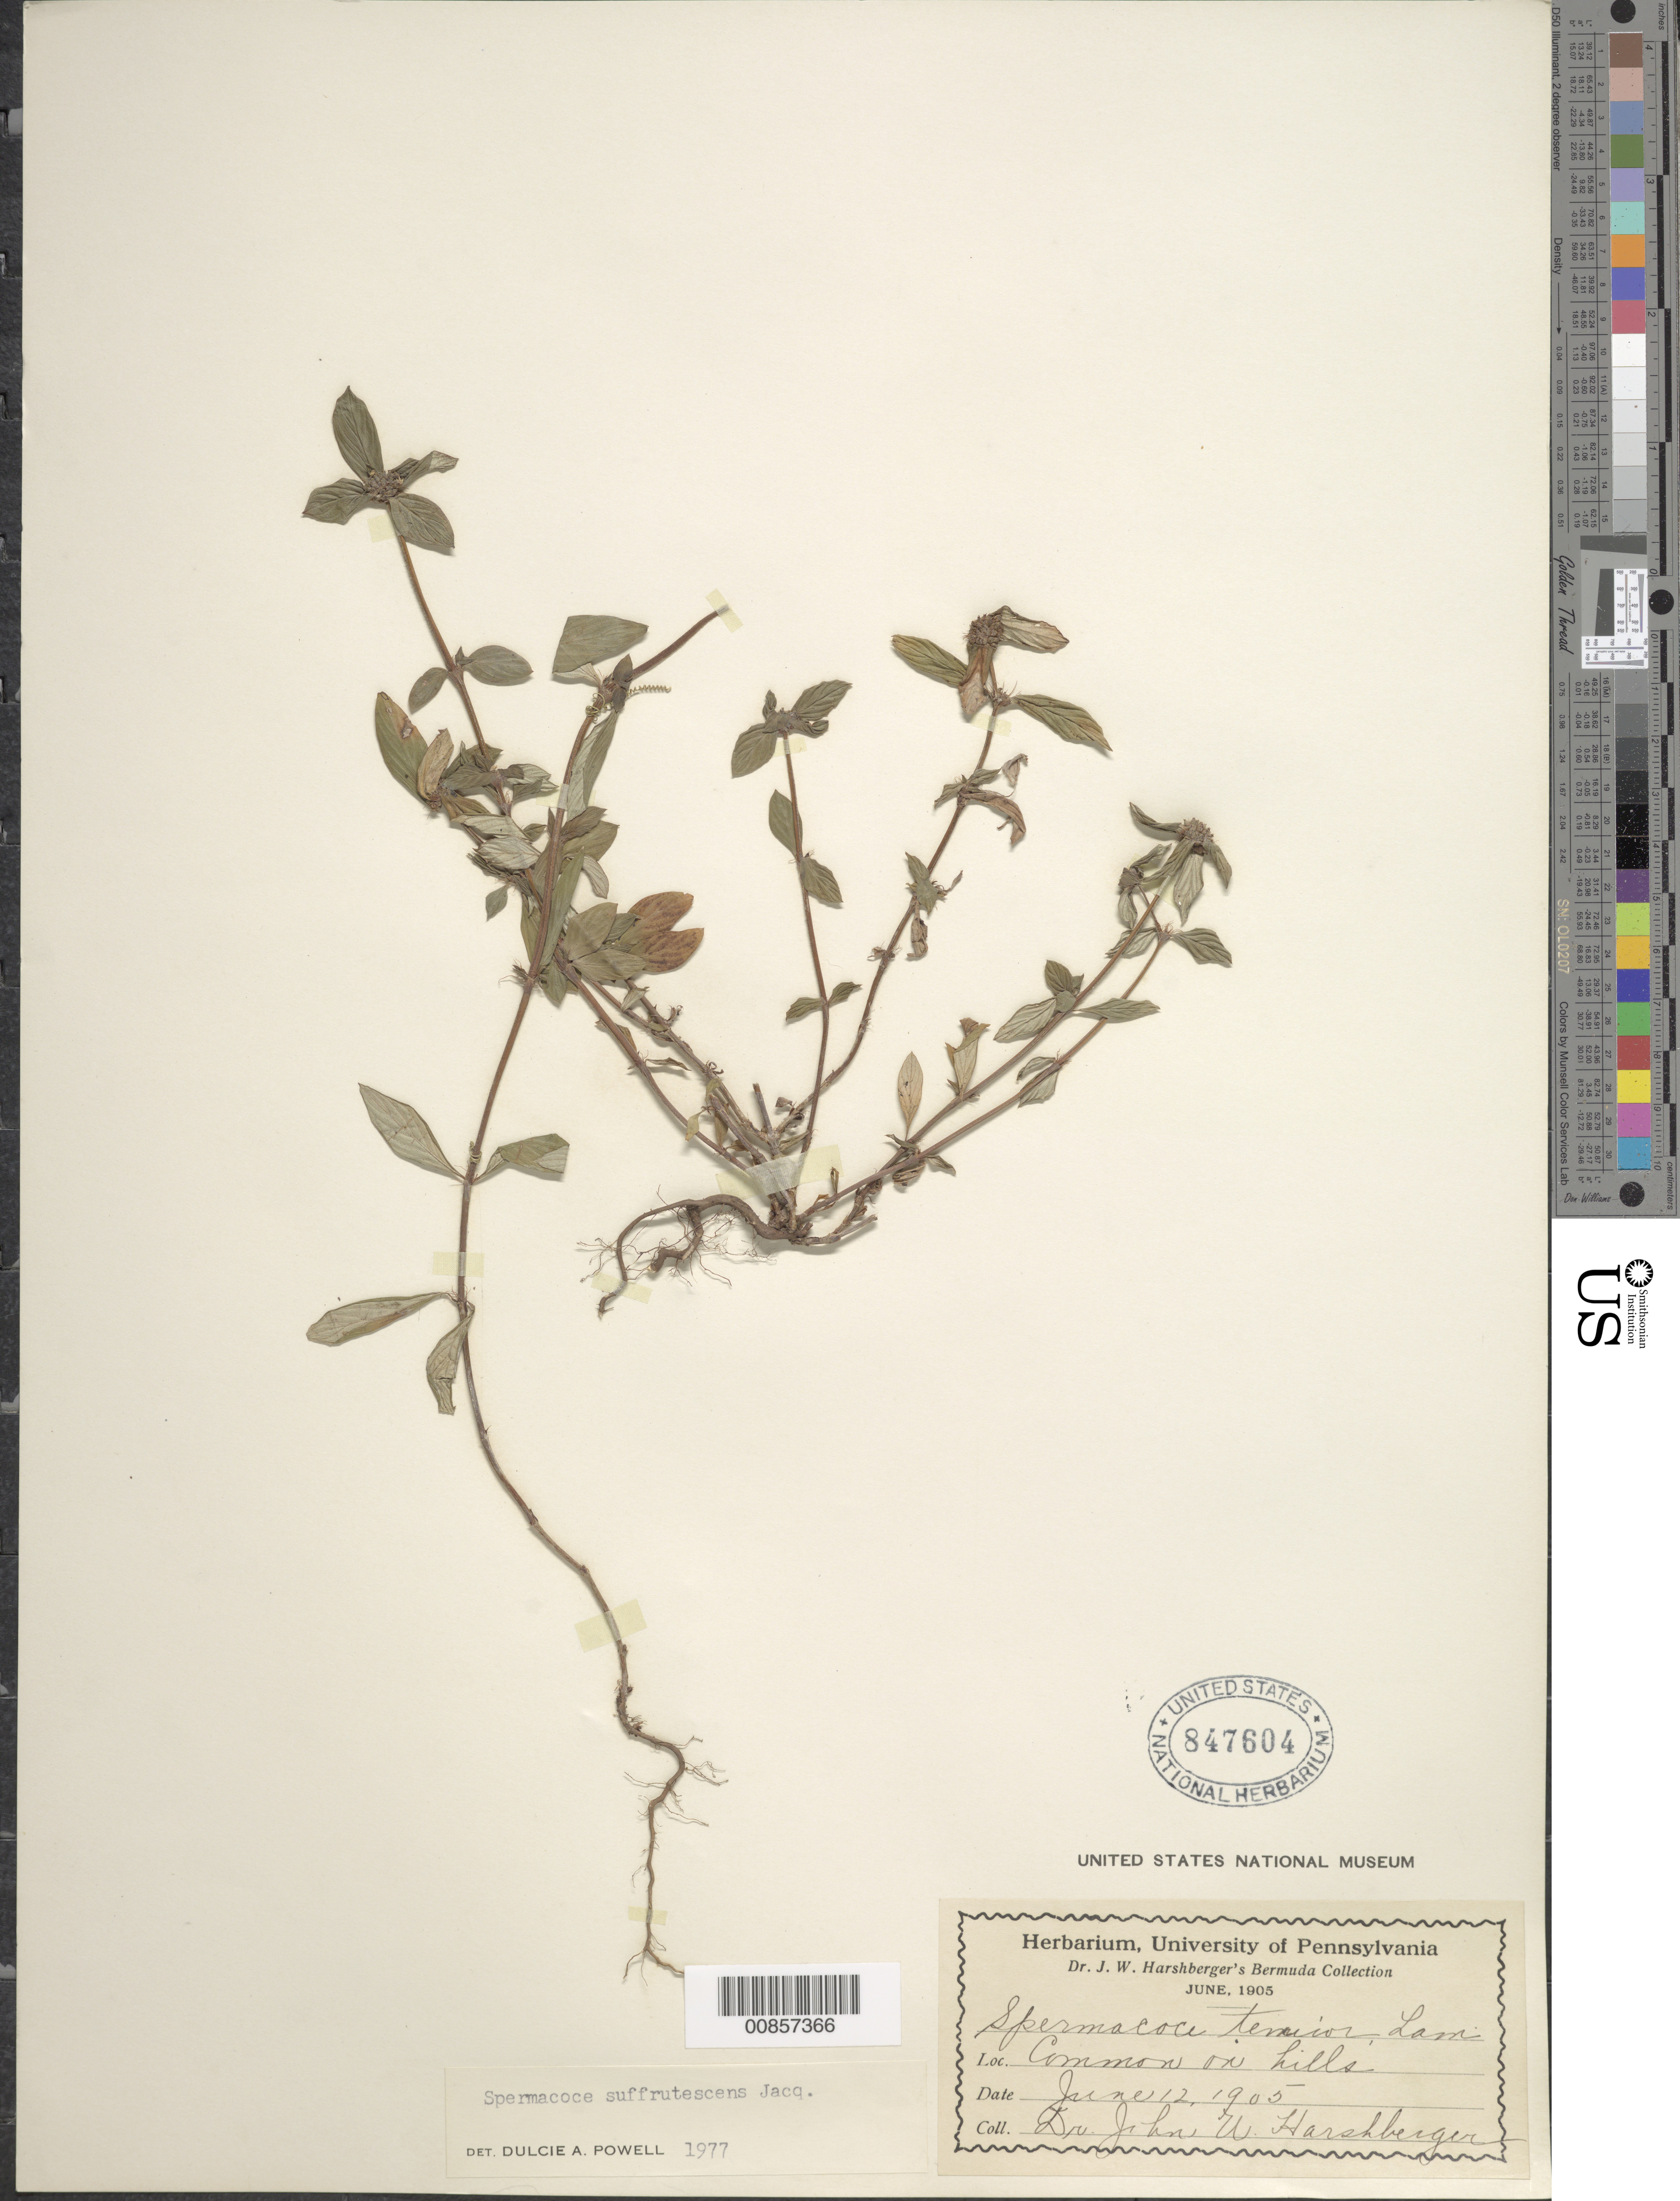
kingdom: Plantae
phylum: Tracheophyta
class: Magnoliopsida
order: Gentianales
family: Rubiaceae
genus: Spermacoce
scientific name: Spermacoce remota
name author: Lam.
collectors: J. A. Harshberger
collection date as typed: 12 Jun 1905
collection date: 1905-06-12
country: Bermuda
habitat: Hills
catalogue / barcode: US 847604